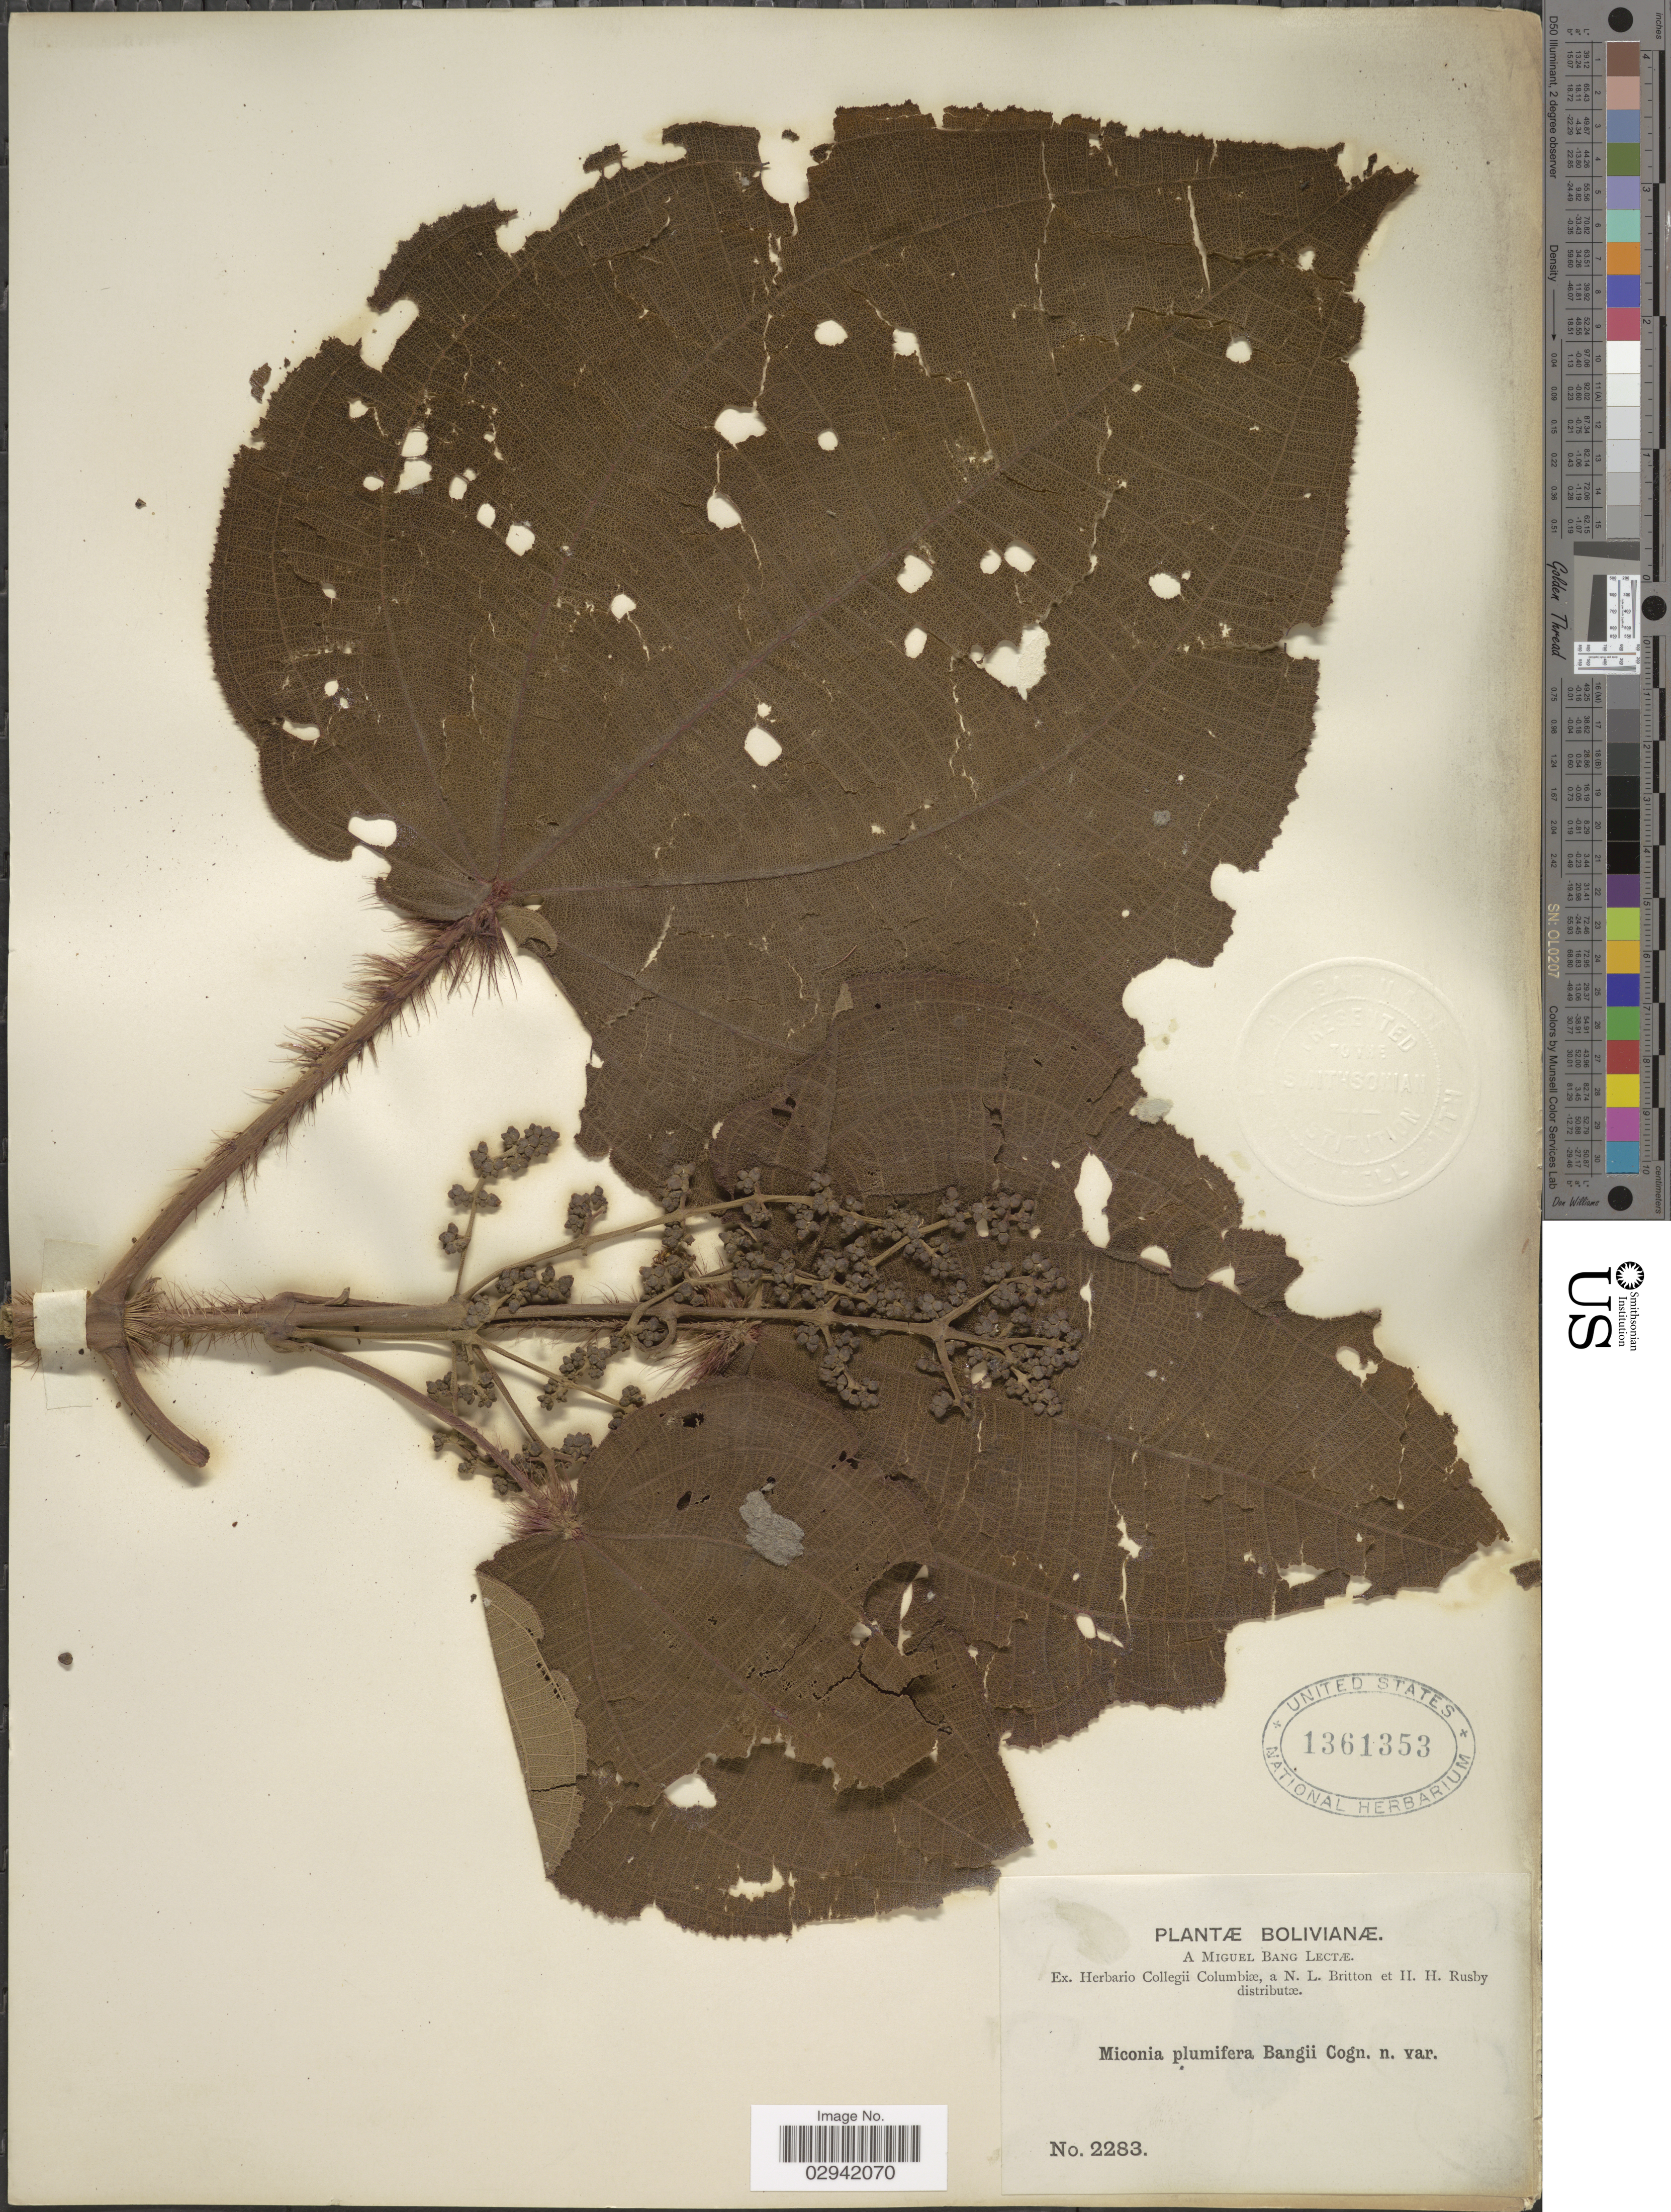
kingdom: Plantae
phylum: Tracheophyta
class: Magnoliopsida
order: Myrtales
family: Melastomataceae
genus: Miconia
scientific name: Miconia plumifera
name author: Triana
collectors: M. Bang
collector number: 2283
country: Bolivia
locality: Bolivianæ.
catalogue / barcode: US 1361353